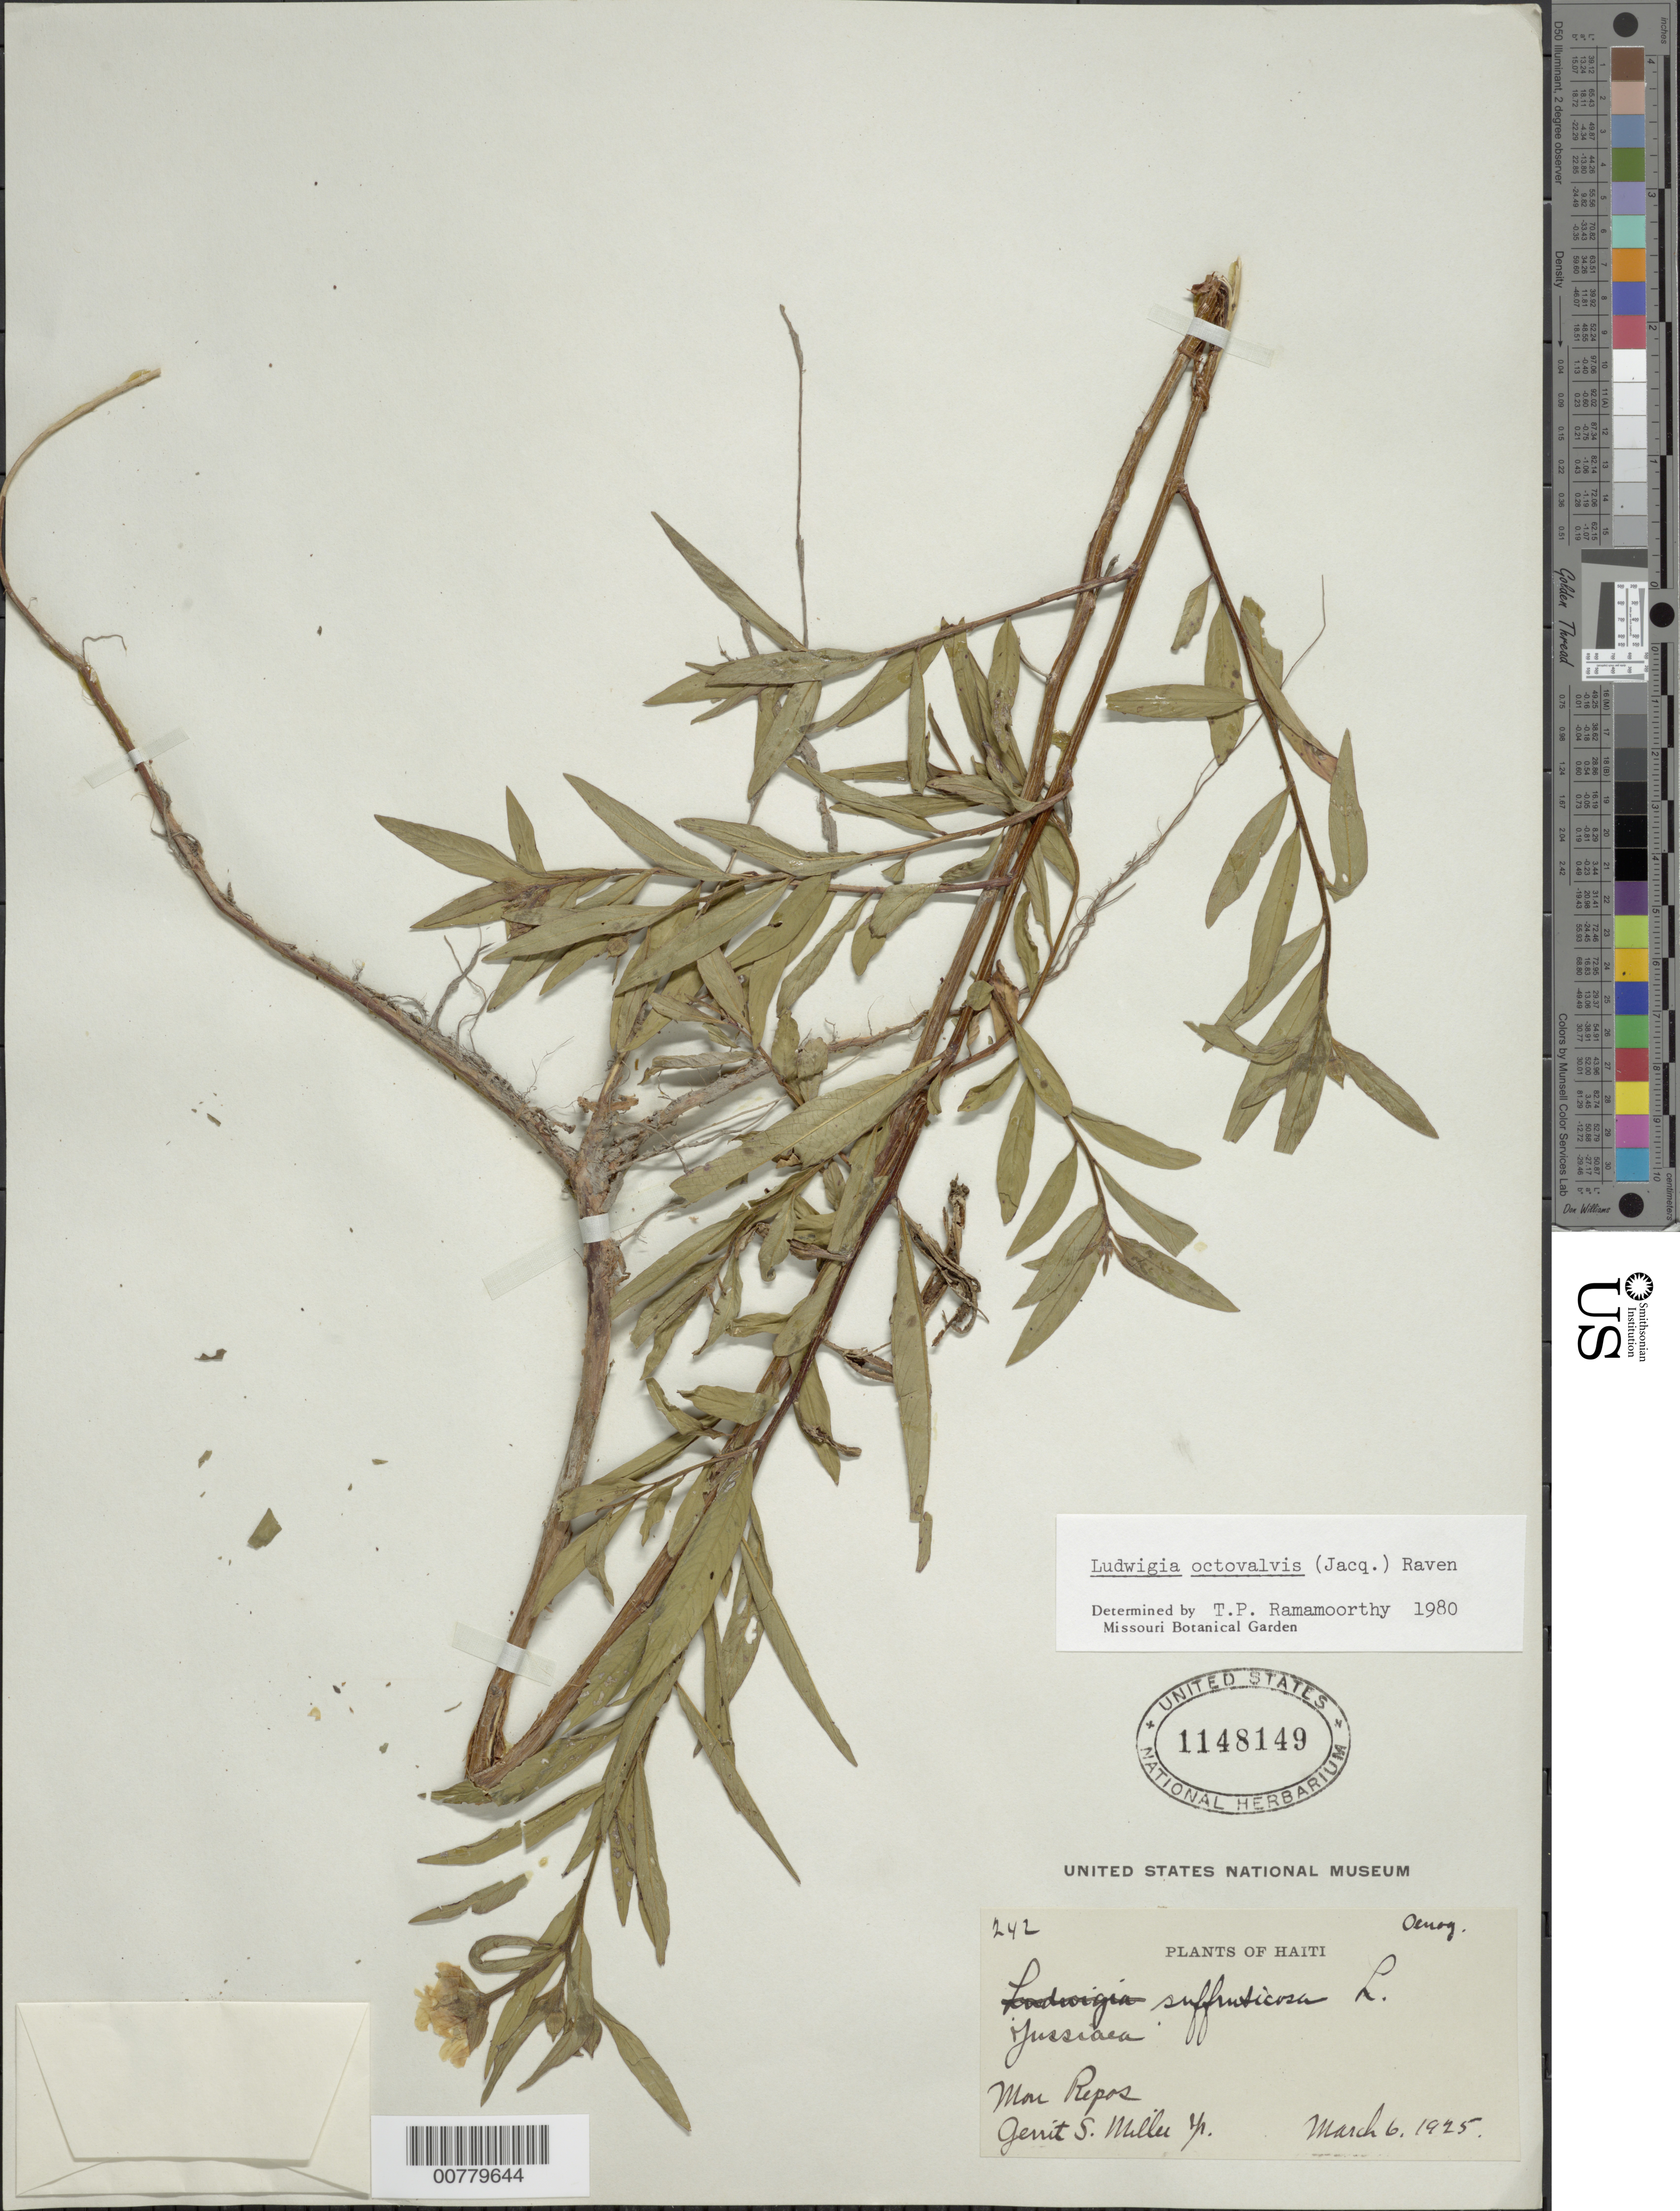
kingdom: Plantae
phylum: Tracheophyta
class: Magnoliopsida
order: Myrtales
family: Onagraceae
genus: Ludwigia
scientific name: Ludwigia octovalvis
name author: (Jacq.) P.H. Raven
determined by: Ramamoorthy, T. P.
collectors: G. S. Miller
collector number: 242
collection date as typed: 06 Mar 1925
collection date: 1925-03-06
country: Haiti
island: Hispaniola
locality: Mon Repos.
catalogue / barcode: US 1148149